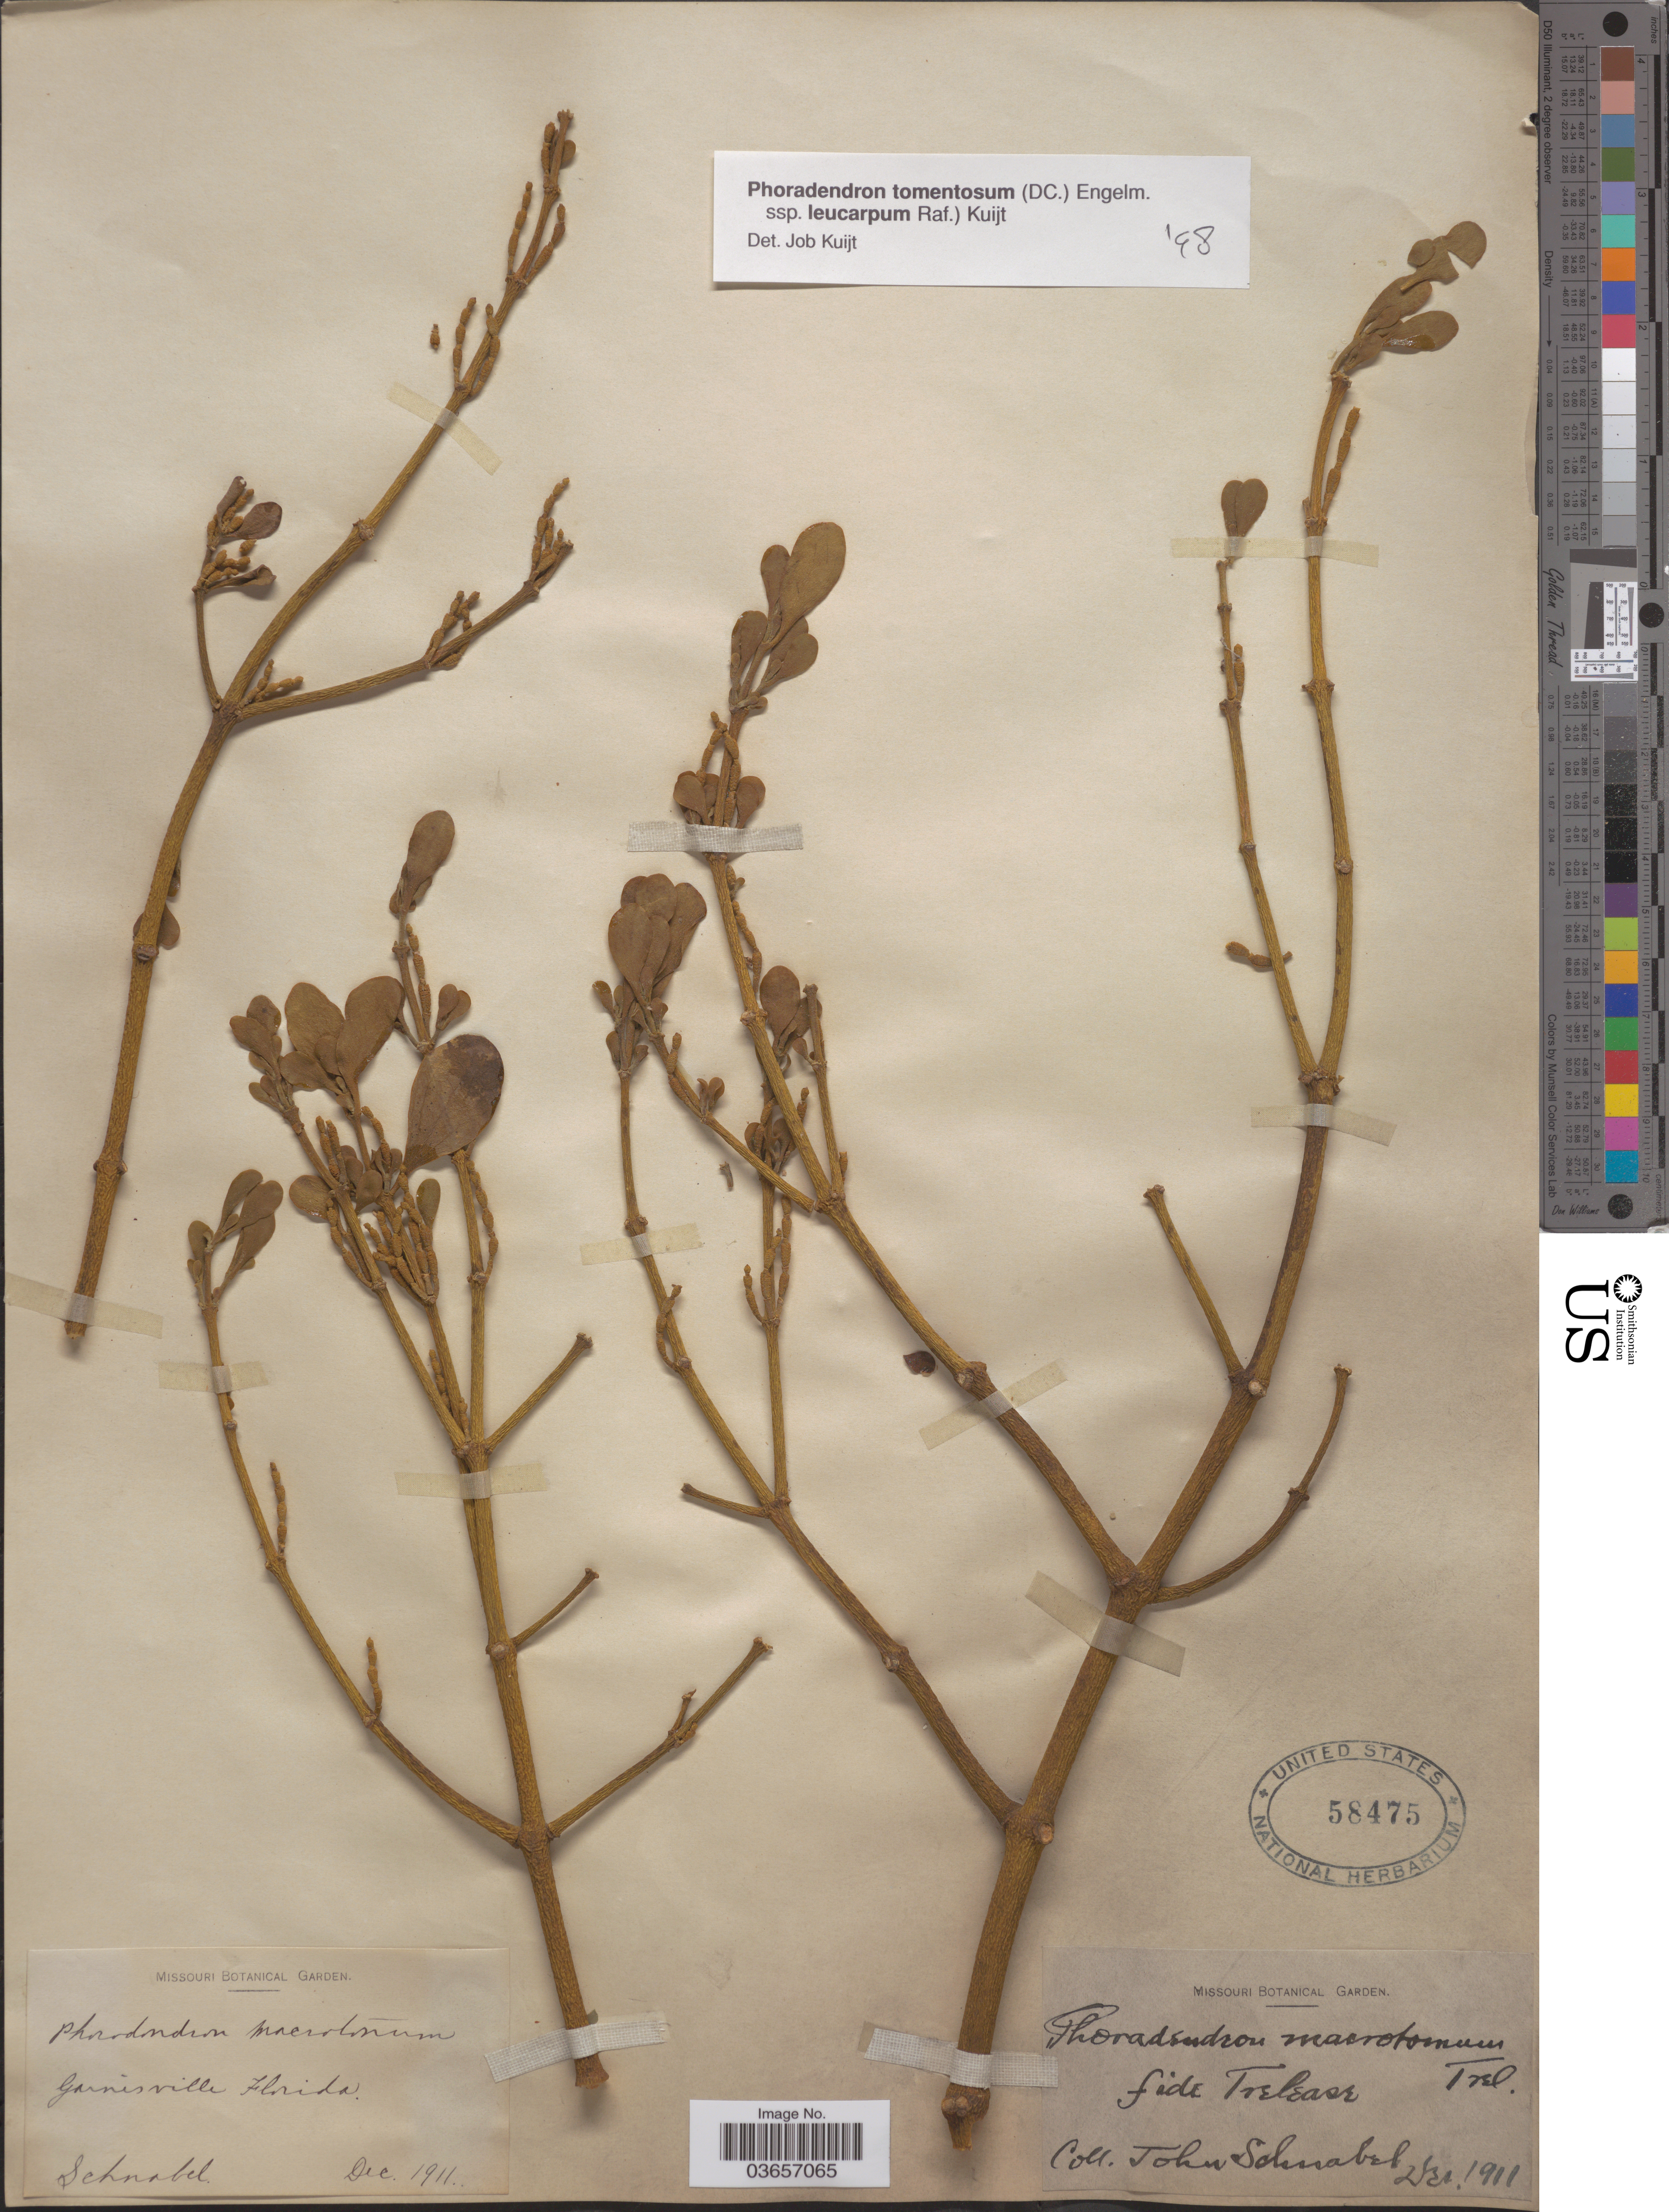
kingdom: Plantae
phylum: Tracheophyta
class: Magnoliopsida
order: Santalales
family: Viscaceae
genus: Phoradendron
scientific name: Phoradendron tomentosum subsp. leucarpum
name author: DC.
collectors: J. Schnabel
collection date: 1911-12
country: United States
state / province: Florida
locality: Gainesville.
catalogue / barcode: US 58475